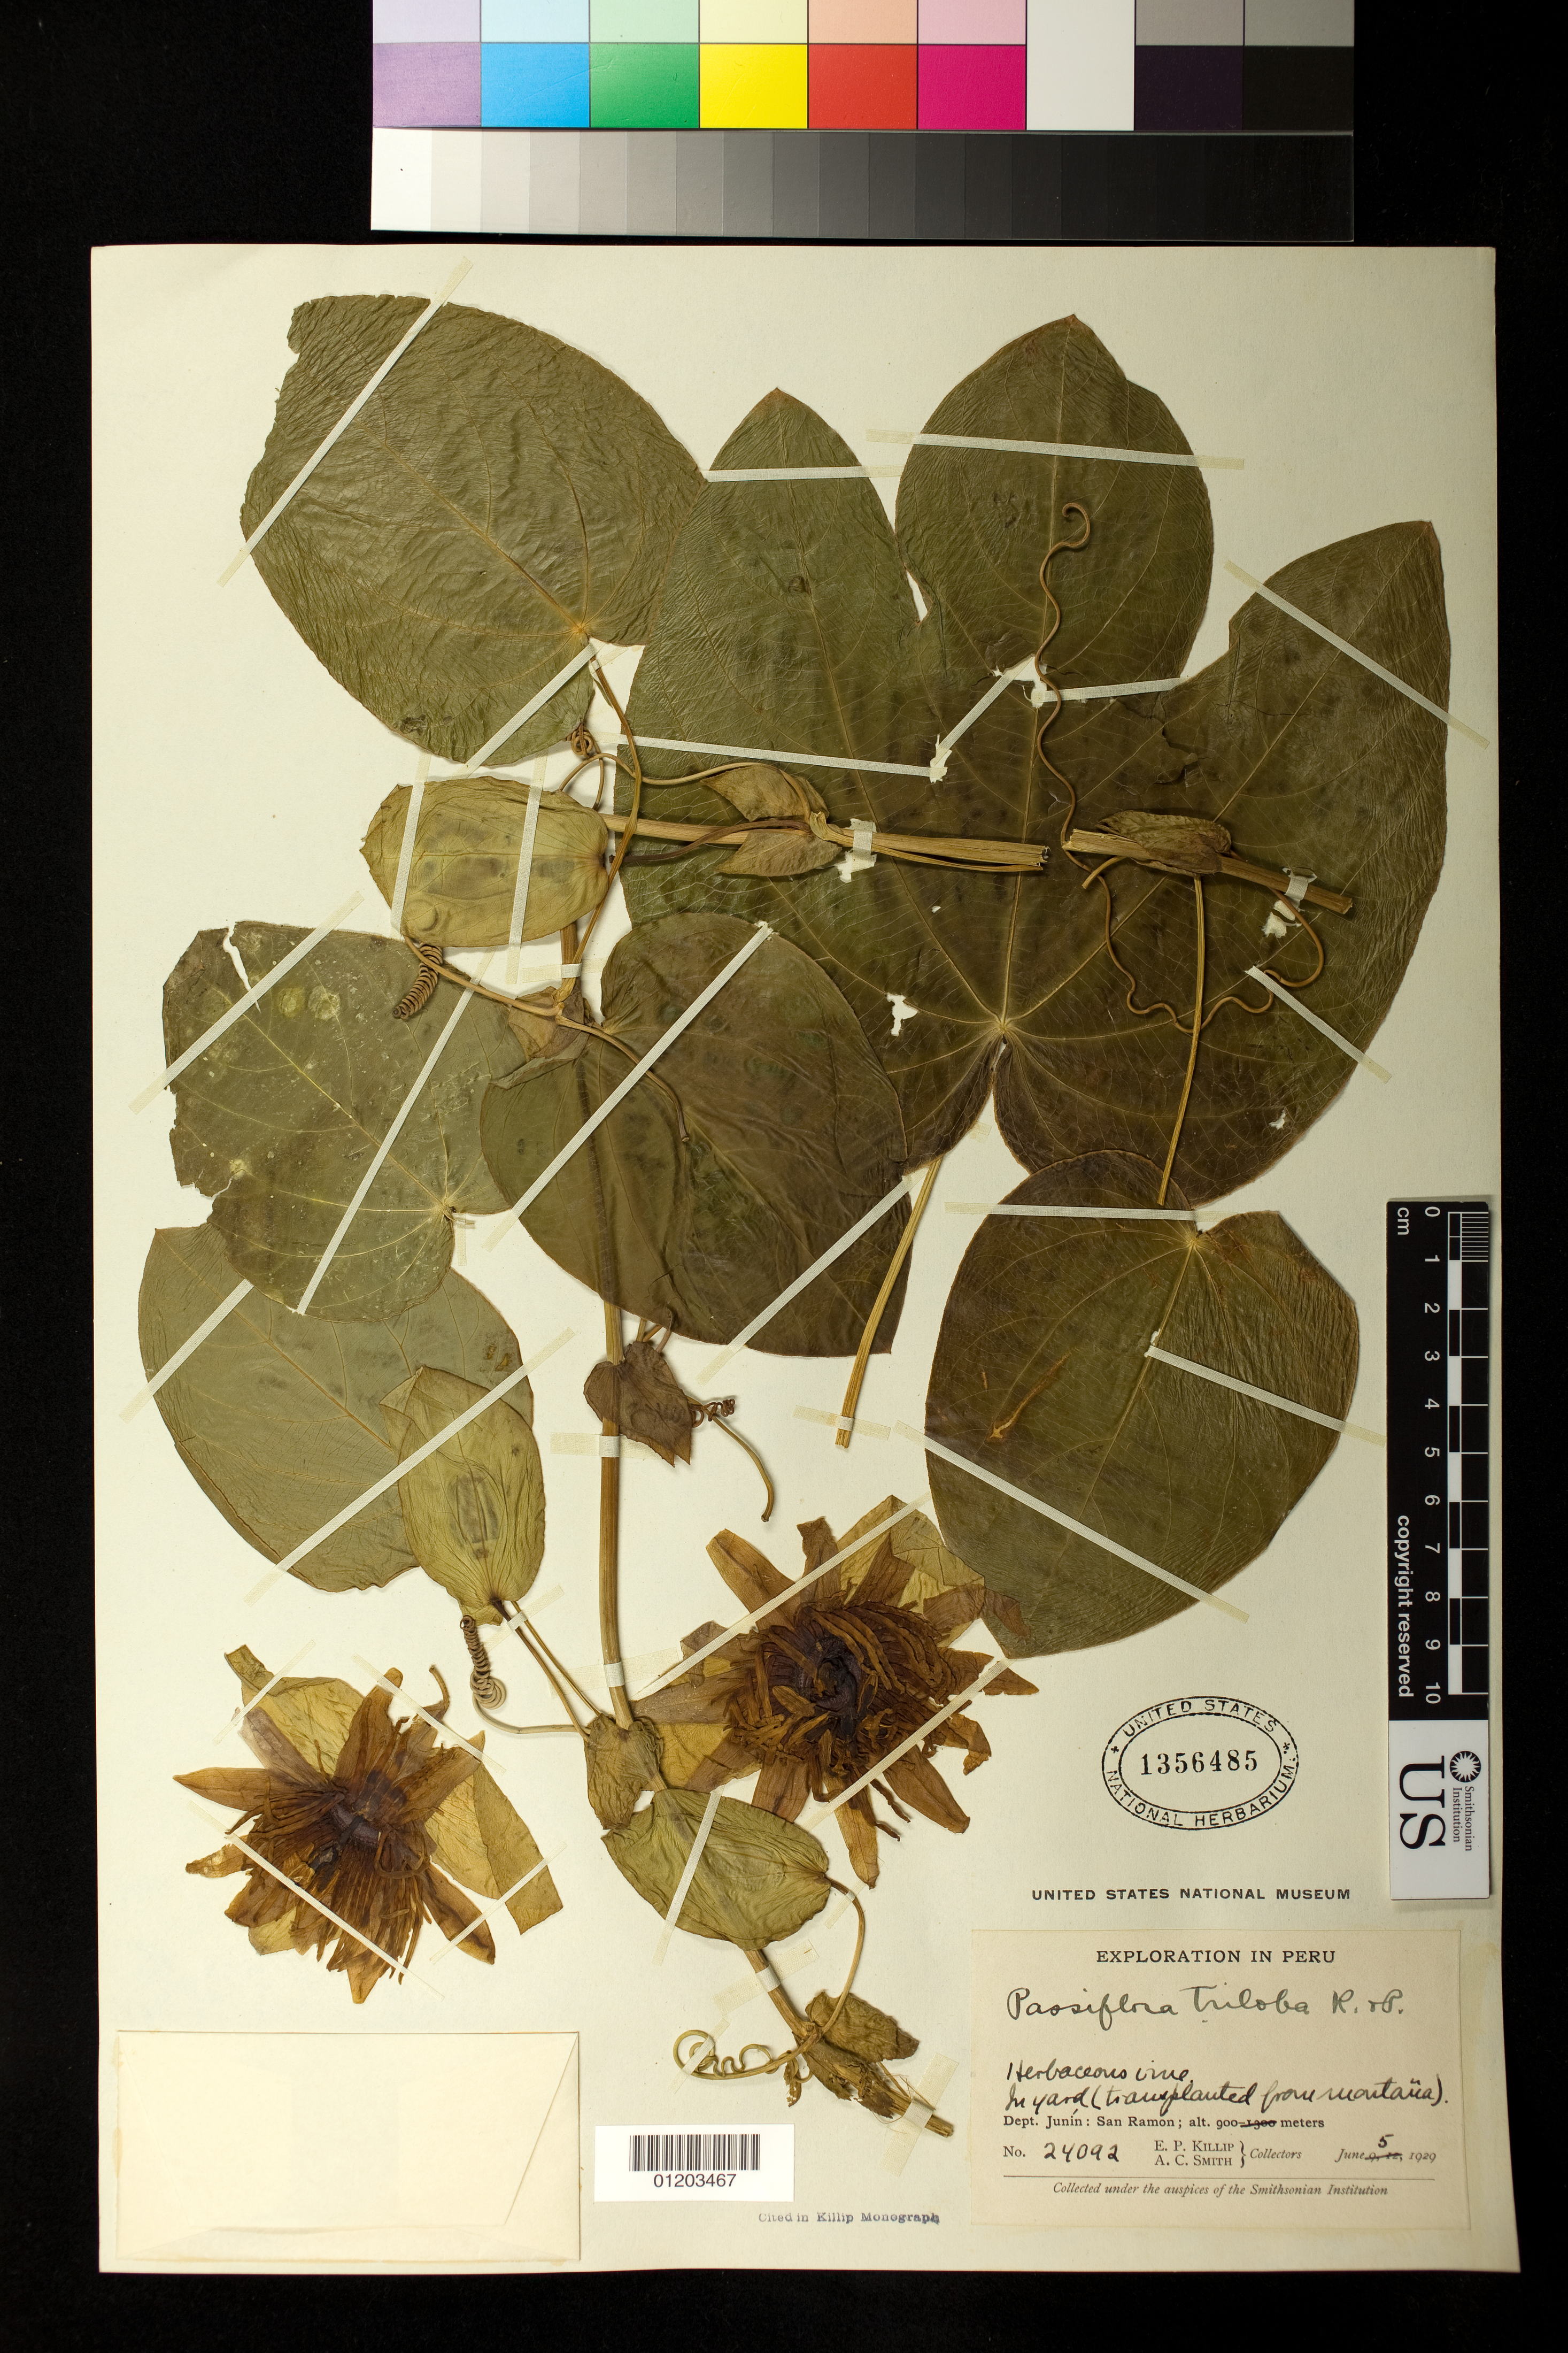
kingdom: Plantae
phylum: Tracheophyta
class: Magnoliopsida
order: Malpighiales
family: Passifloraceae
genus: Passiflora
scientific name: Passiflora triloba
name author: Ruiz & Pav. ex DC.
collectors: E. P. Killip & A. C. Smith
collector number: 24092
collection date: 1929-06-05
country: Peru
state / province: Puno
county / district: San Román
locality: In yard (transplanted from mountains)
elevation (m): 900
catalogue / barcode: US 1356485